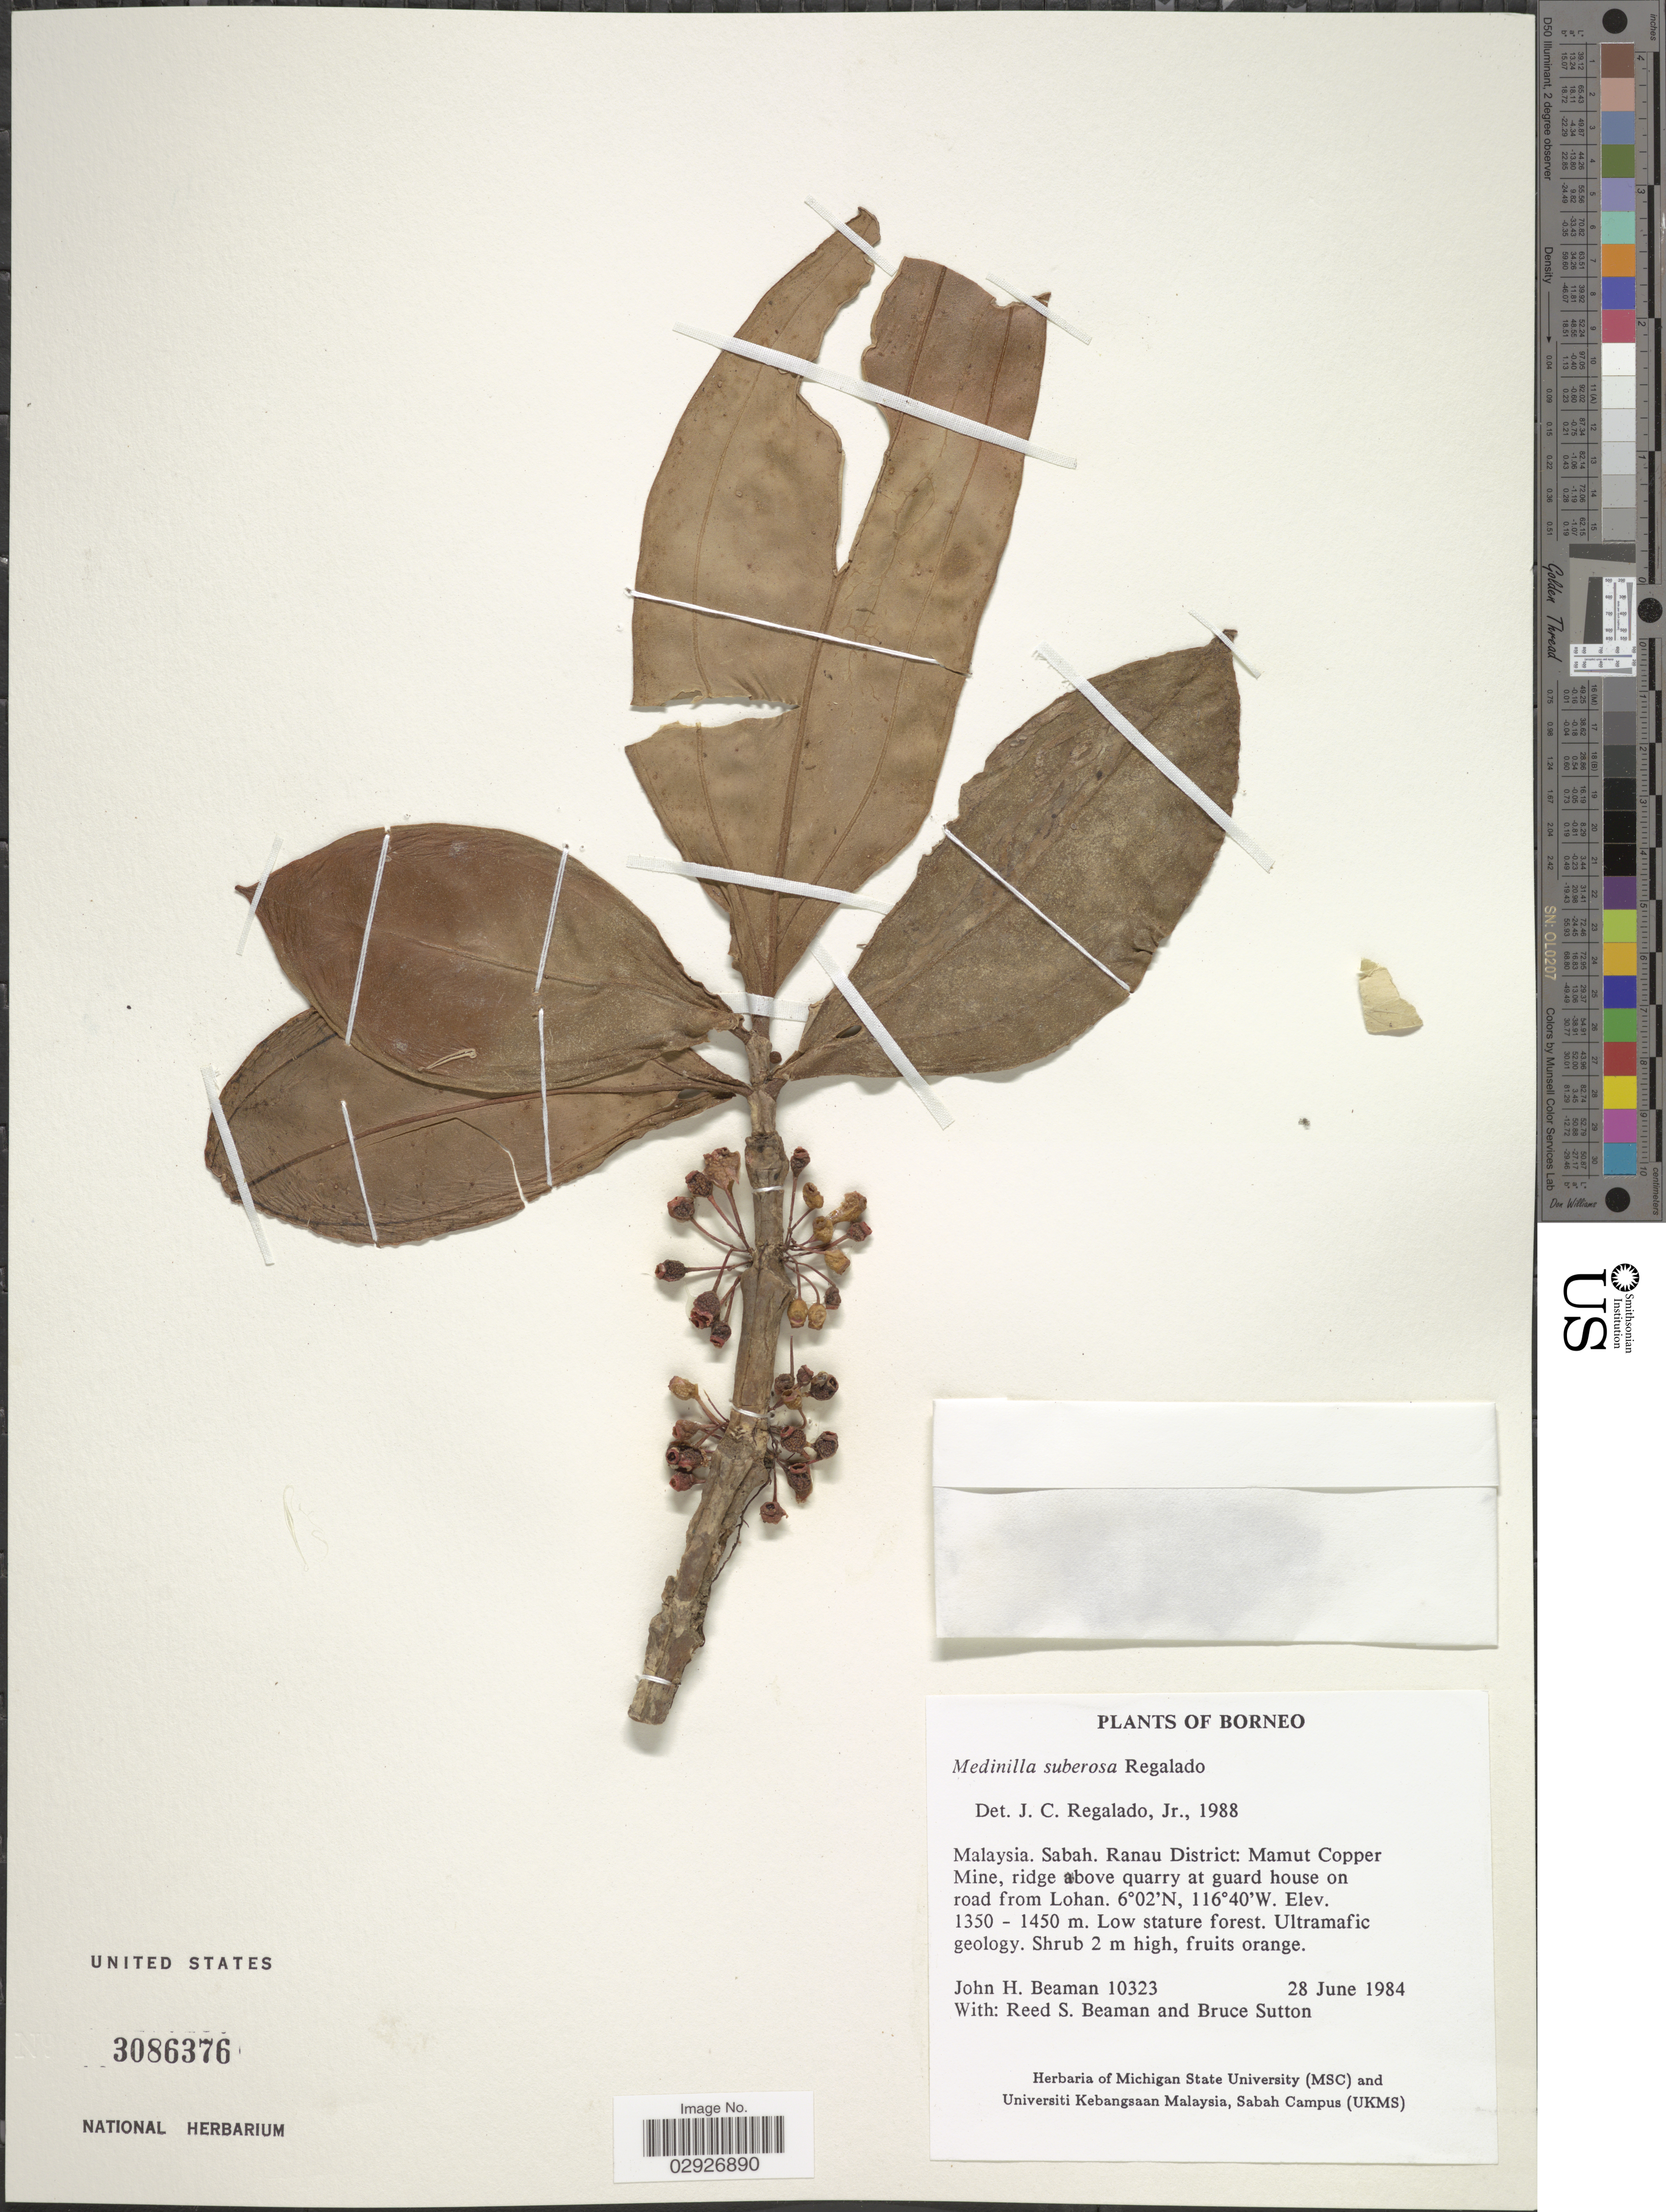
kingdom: Plantae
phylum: Tracheophyta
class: Magnoliopsida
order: Myrtales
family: Melastomataceae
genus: Medinilla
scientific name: Medinilla suberosa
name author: Regalado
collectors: J. H. Beaman, R. S. Beaman & B. Sutton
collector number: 10323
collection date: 1984-06-28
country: Malaysia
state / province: Sabah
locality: Borneo. Ranau District: Mamut Copper Mine, ridge above quarry at guard house on road from Lohan.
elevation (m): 1350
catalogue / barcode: US 3086376